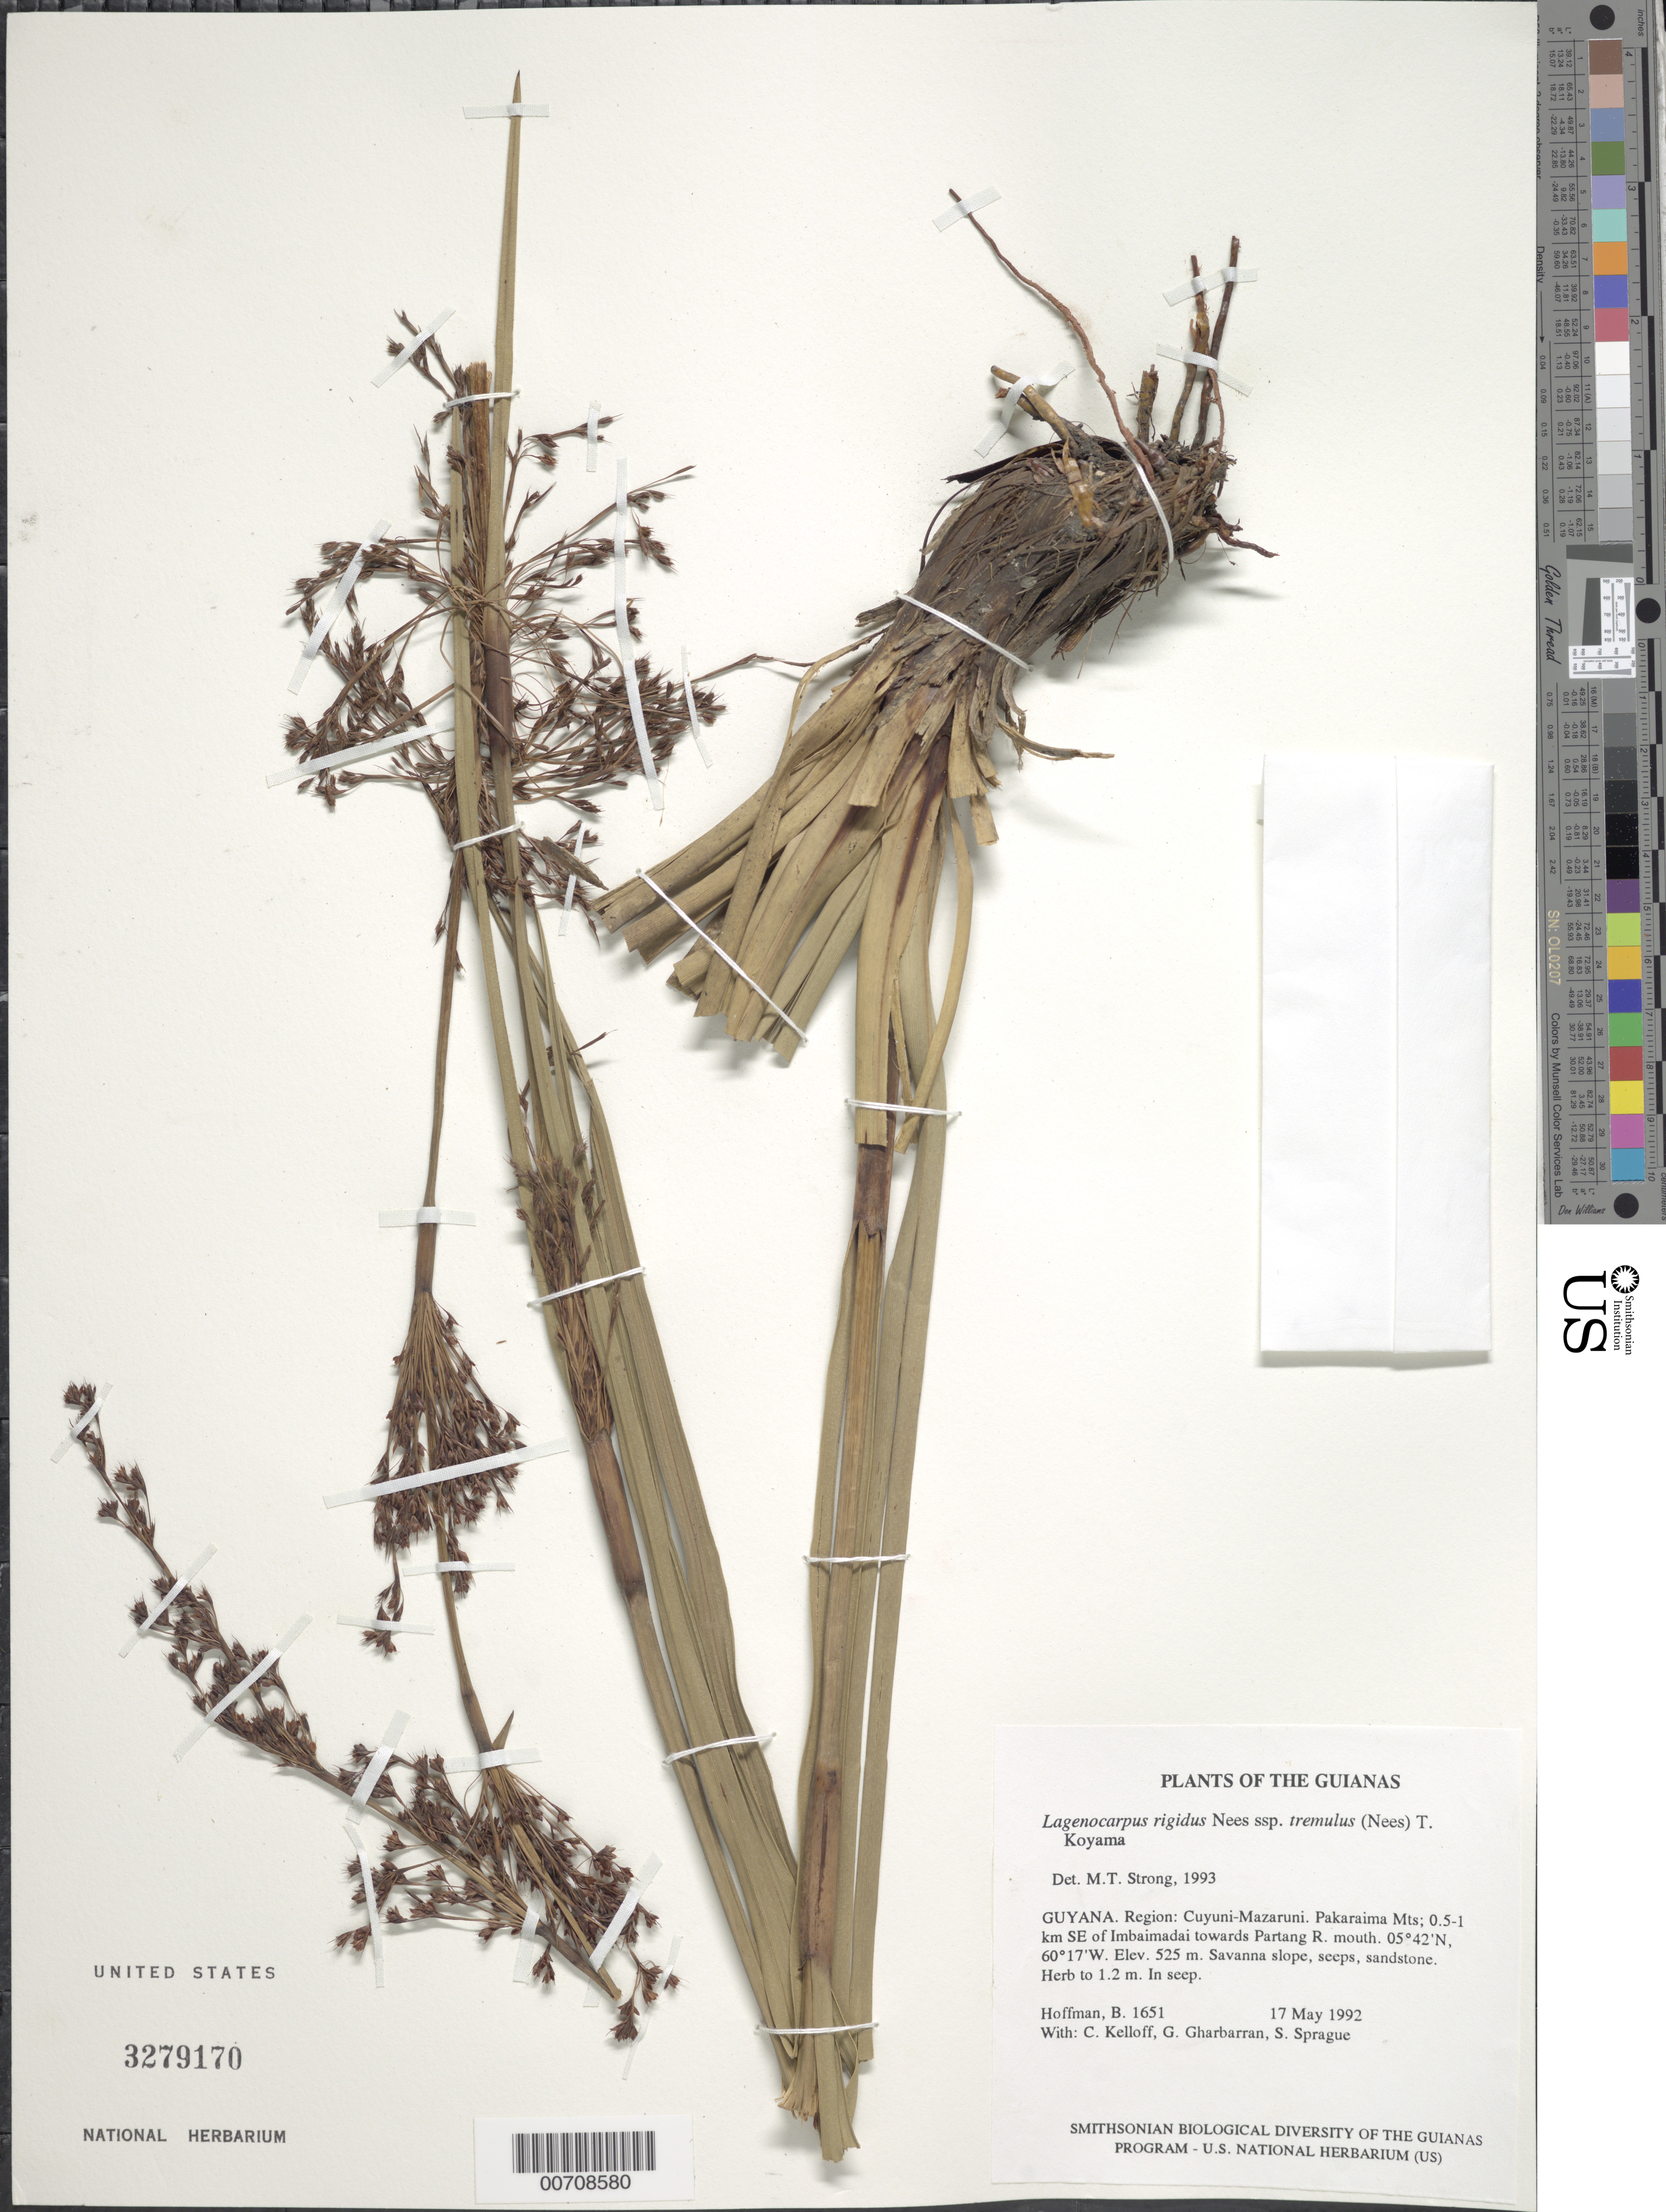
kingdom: Plantae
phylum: Tracheophyta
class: Liliopsida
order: Poales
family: Cyperaceae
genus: Lagenocarpus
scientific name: Lagenocarpus rigidus subsp. tremulus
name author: (Nees) T. Koyama & Maguire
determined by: Strong, M. T., (US), Smithsonian Institution - National Museum of Natural History (UNITED STATES)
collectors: B. Hoffman, C. L. Kelloff, G. Gharbarran & S. Sprague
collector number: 1651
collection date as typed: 17 May 1992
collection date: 1992-05-17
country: Guyana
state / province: Cuyuni-Mazaruni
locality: Pakaraima Mts; 0.5-1 km SE of Imbaimadai towards Partang River mouth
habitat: Savanna slope, seeps, sandstone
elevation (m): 525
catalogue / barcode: US 3279170